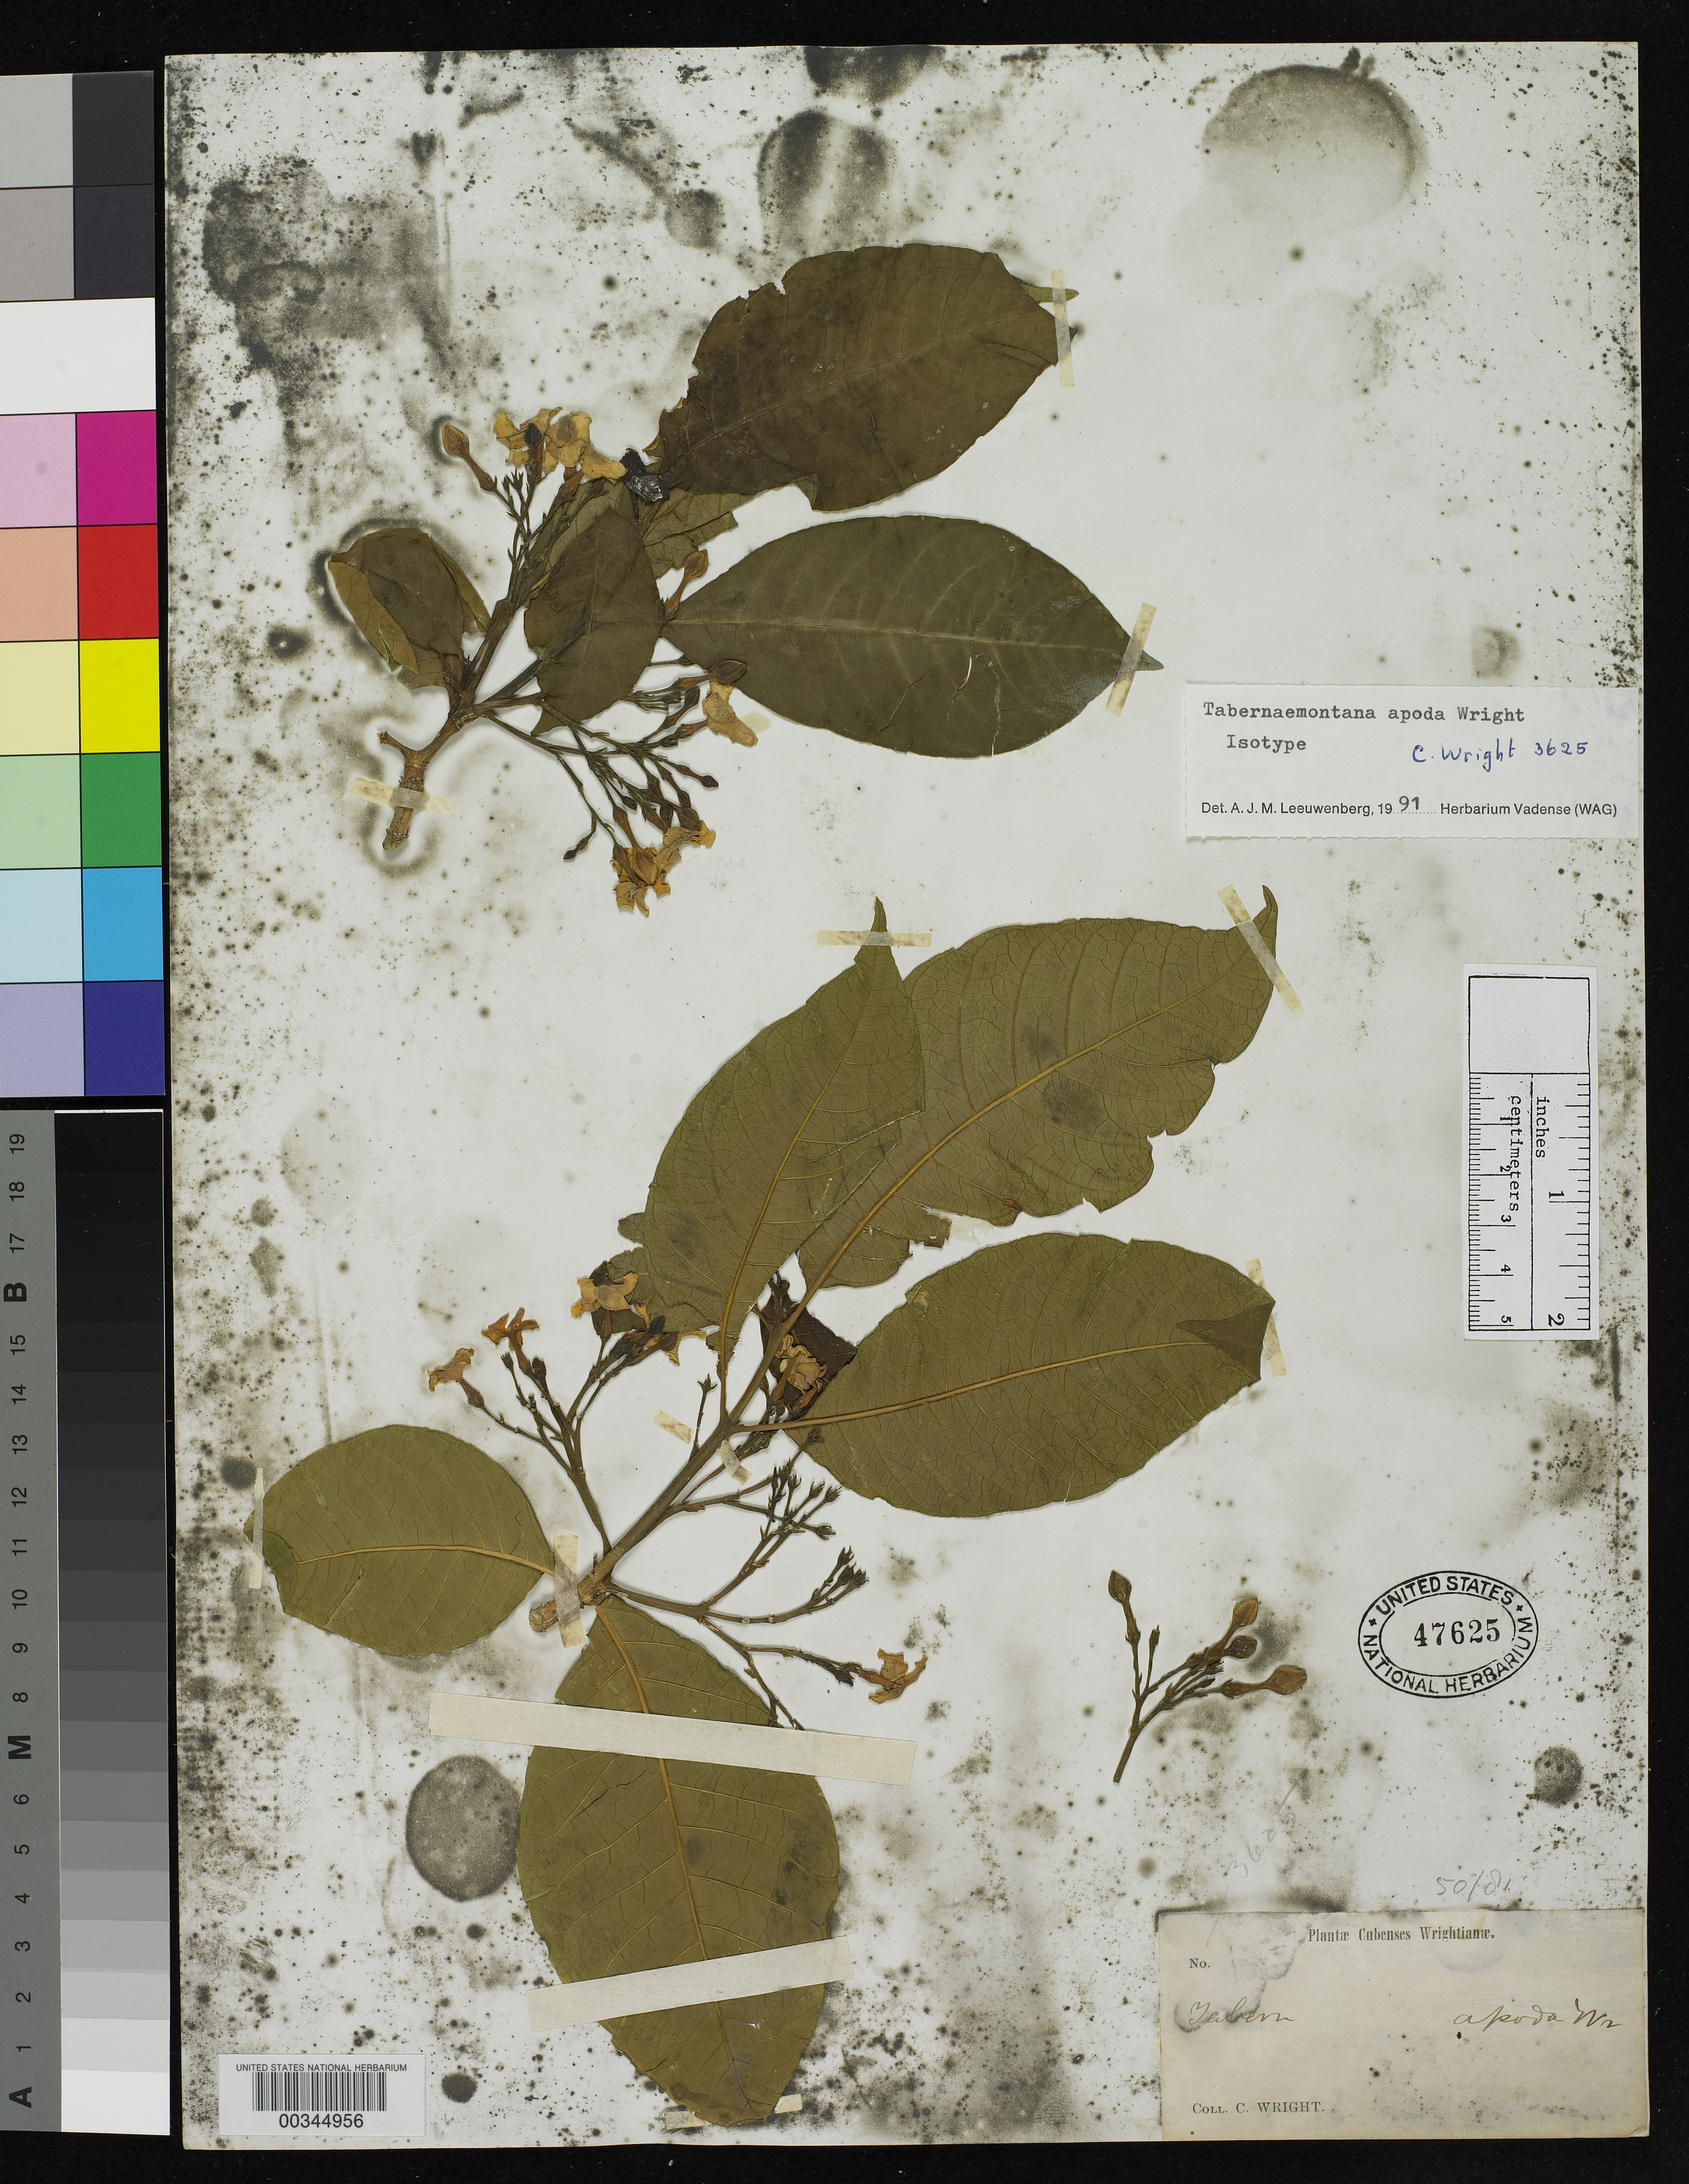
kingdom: Plantae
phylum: Tracheophyta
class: Magnoliopsida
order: Gentianales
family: Apocynaceae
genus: Tabernaemontana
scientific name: Tabernaemontana apoda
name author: C. Wright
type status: Isotype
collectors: C. Wright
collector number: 3625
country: Trinidad and Tobago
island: Trinidad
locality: Caselda.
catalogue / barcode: US 47625